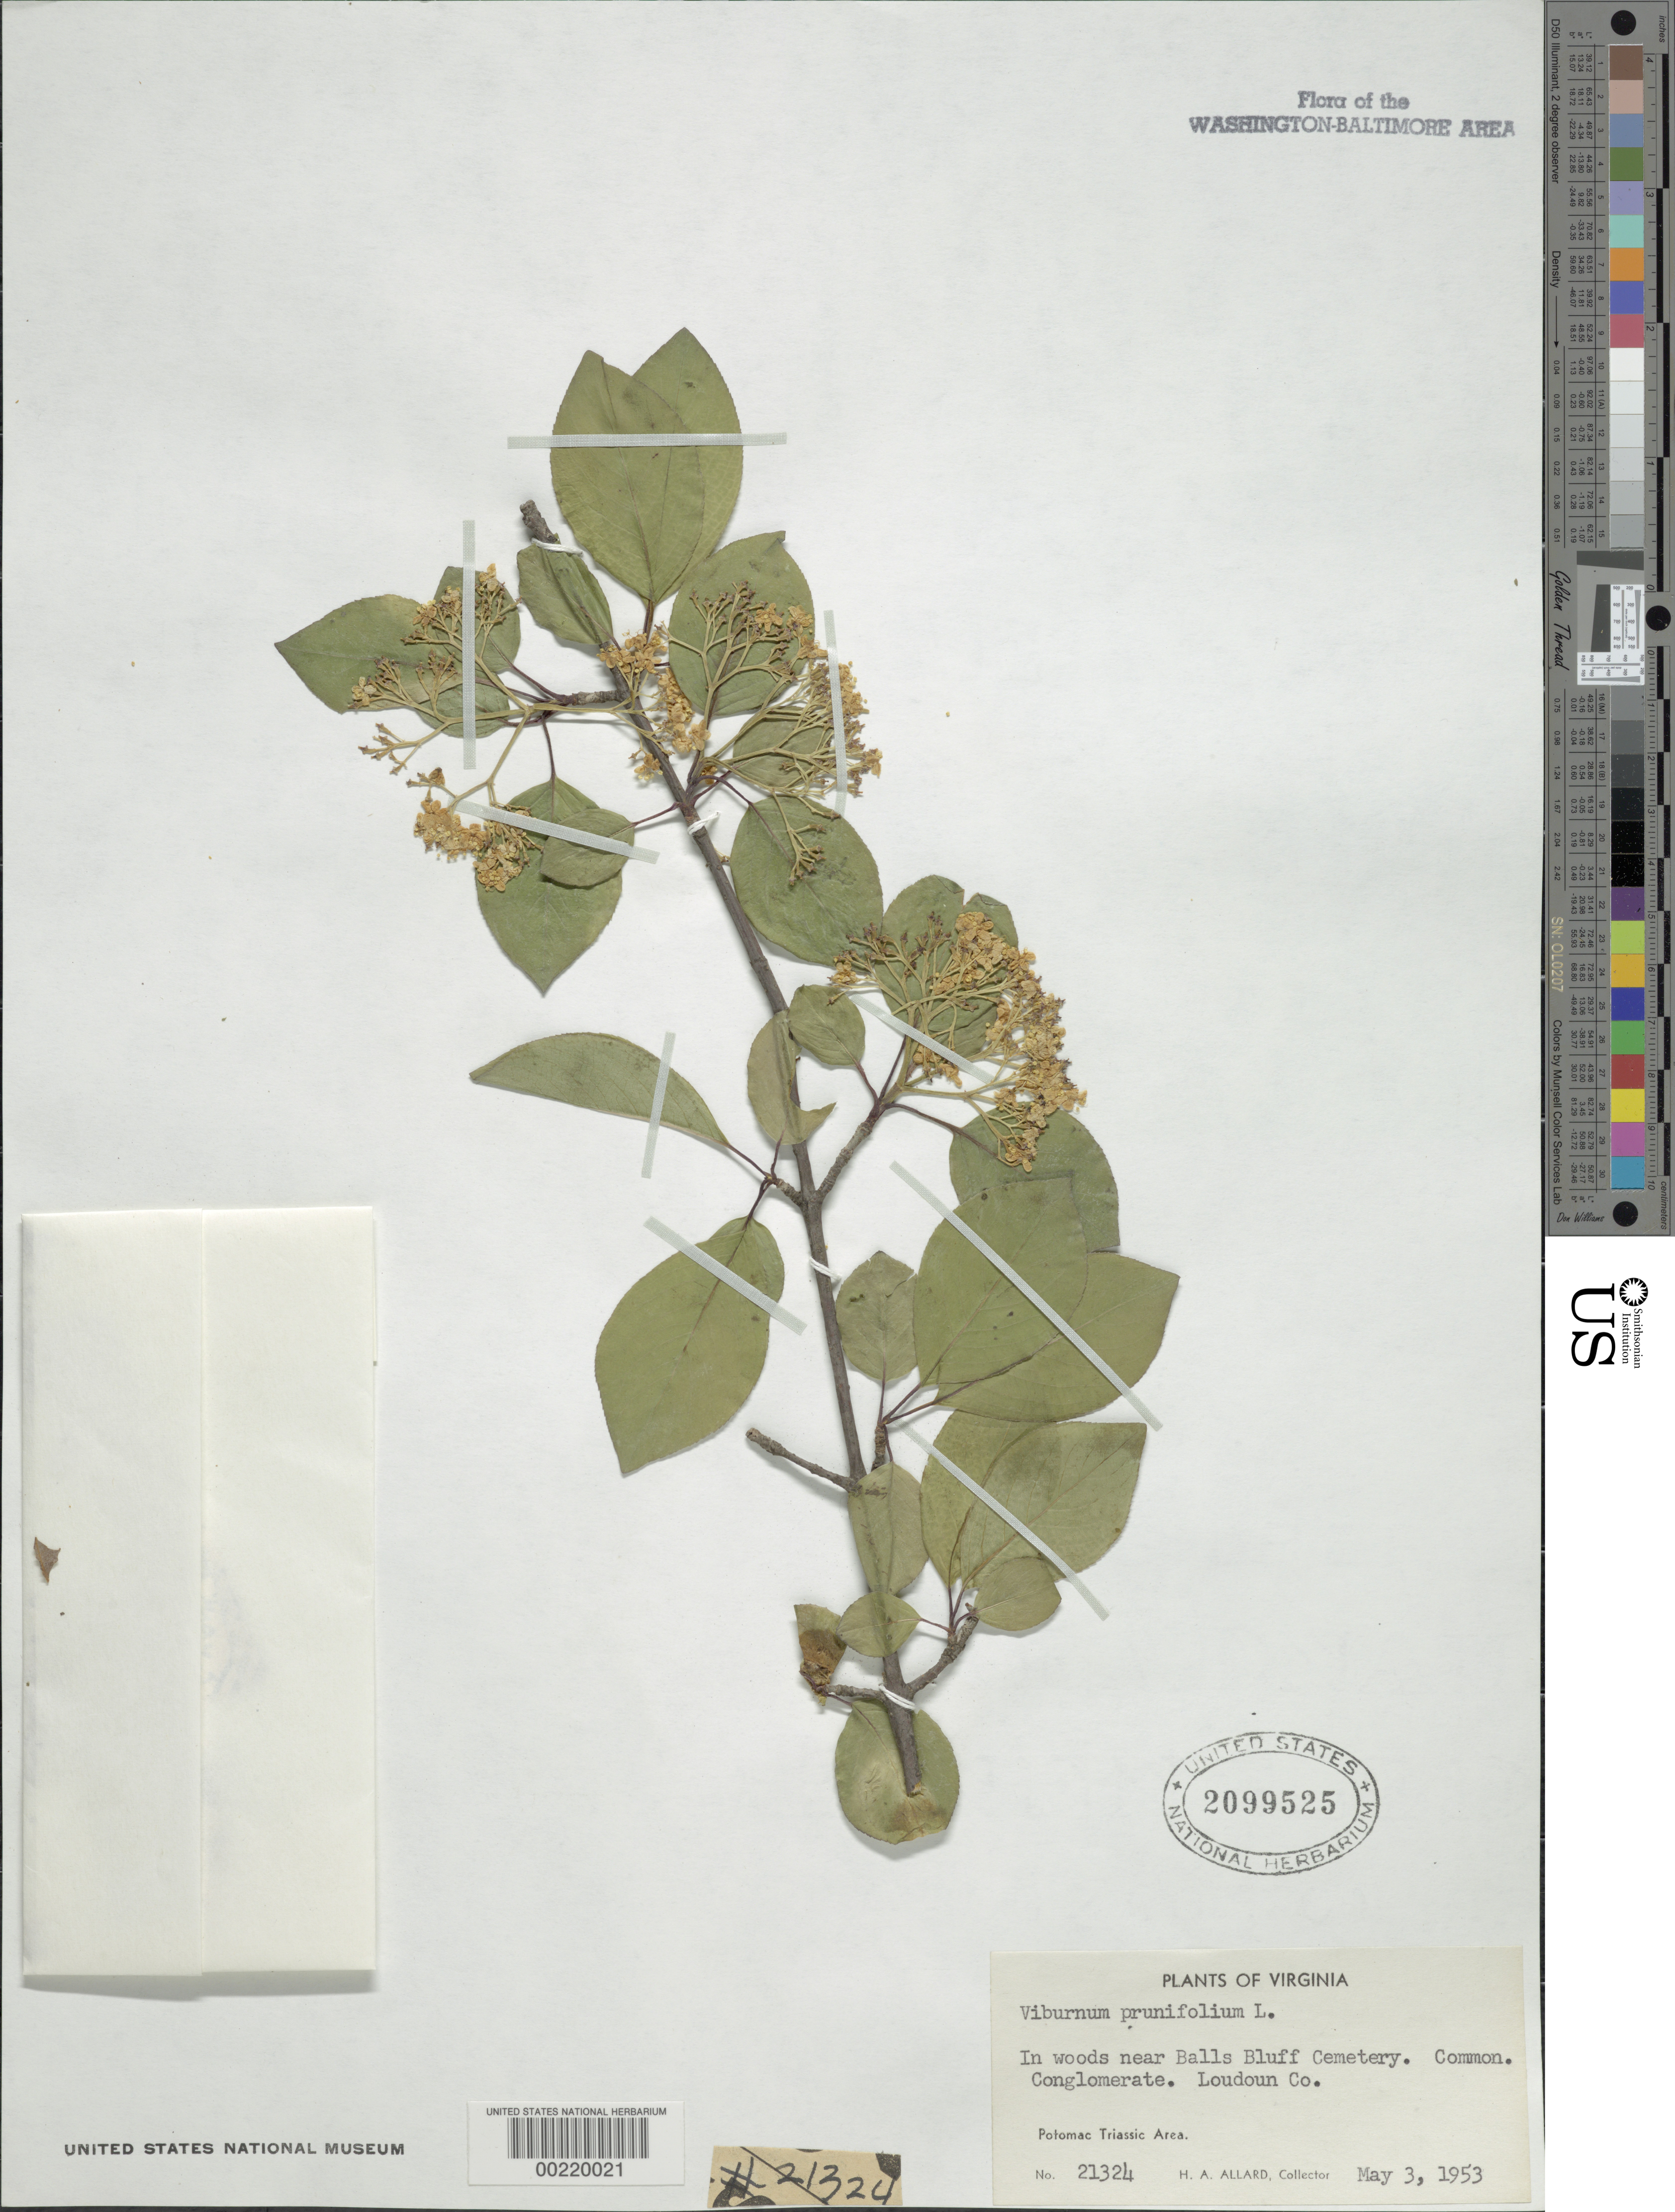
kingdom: Plantae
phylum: Tracheophyta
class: Magnoliopsida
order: Dipsacales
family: Viburnaceae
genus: Viburnum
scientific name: Viburnum prunifolium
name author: L.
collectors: H. A. Allard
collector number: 21324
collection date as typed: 03 May 1953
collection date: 1953-05-03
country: United States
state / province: Virginia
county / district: Loudoun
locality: Near Balls Bluff Cemetery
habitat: Woods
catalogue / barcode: US 2099525